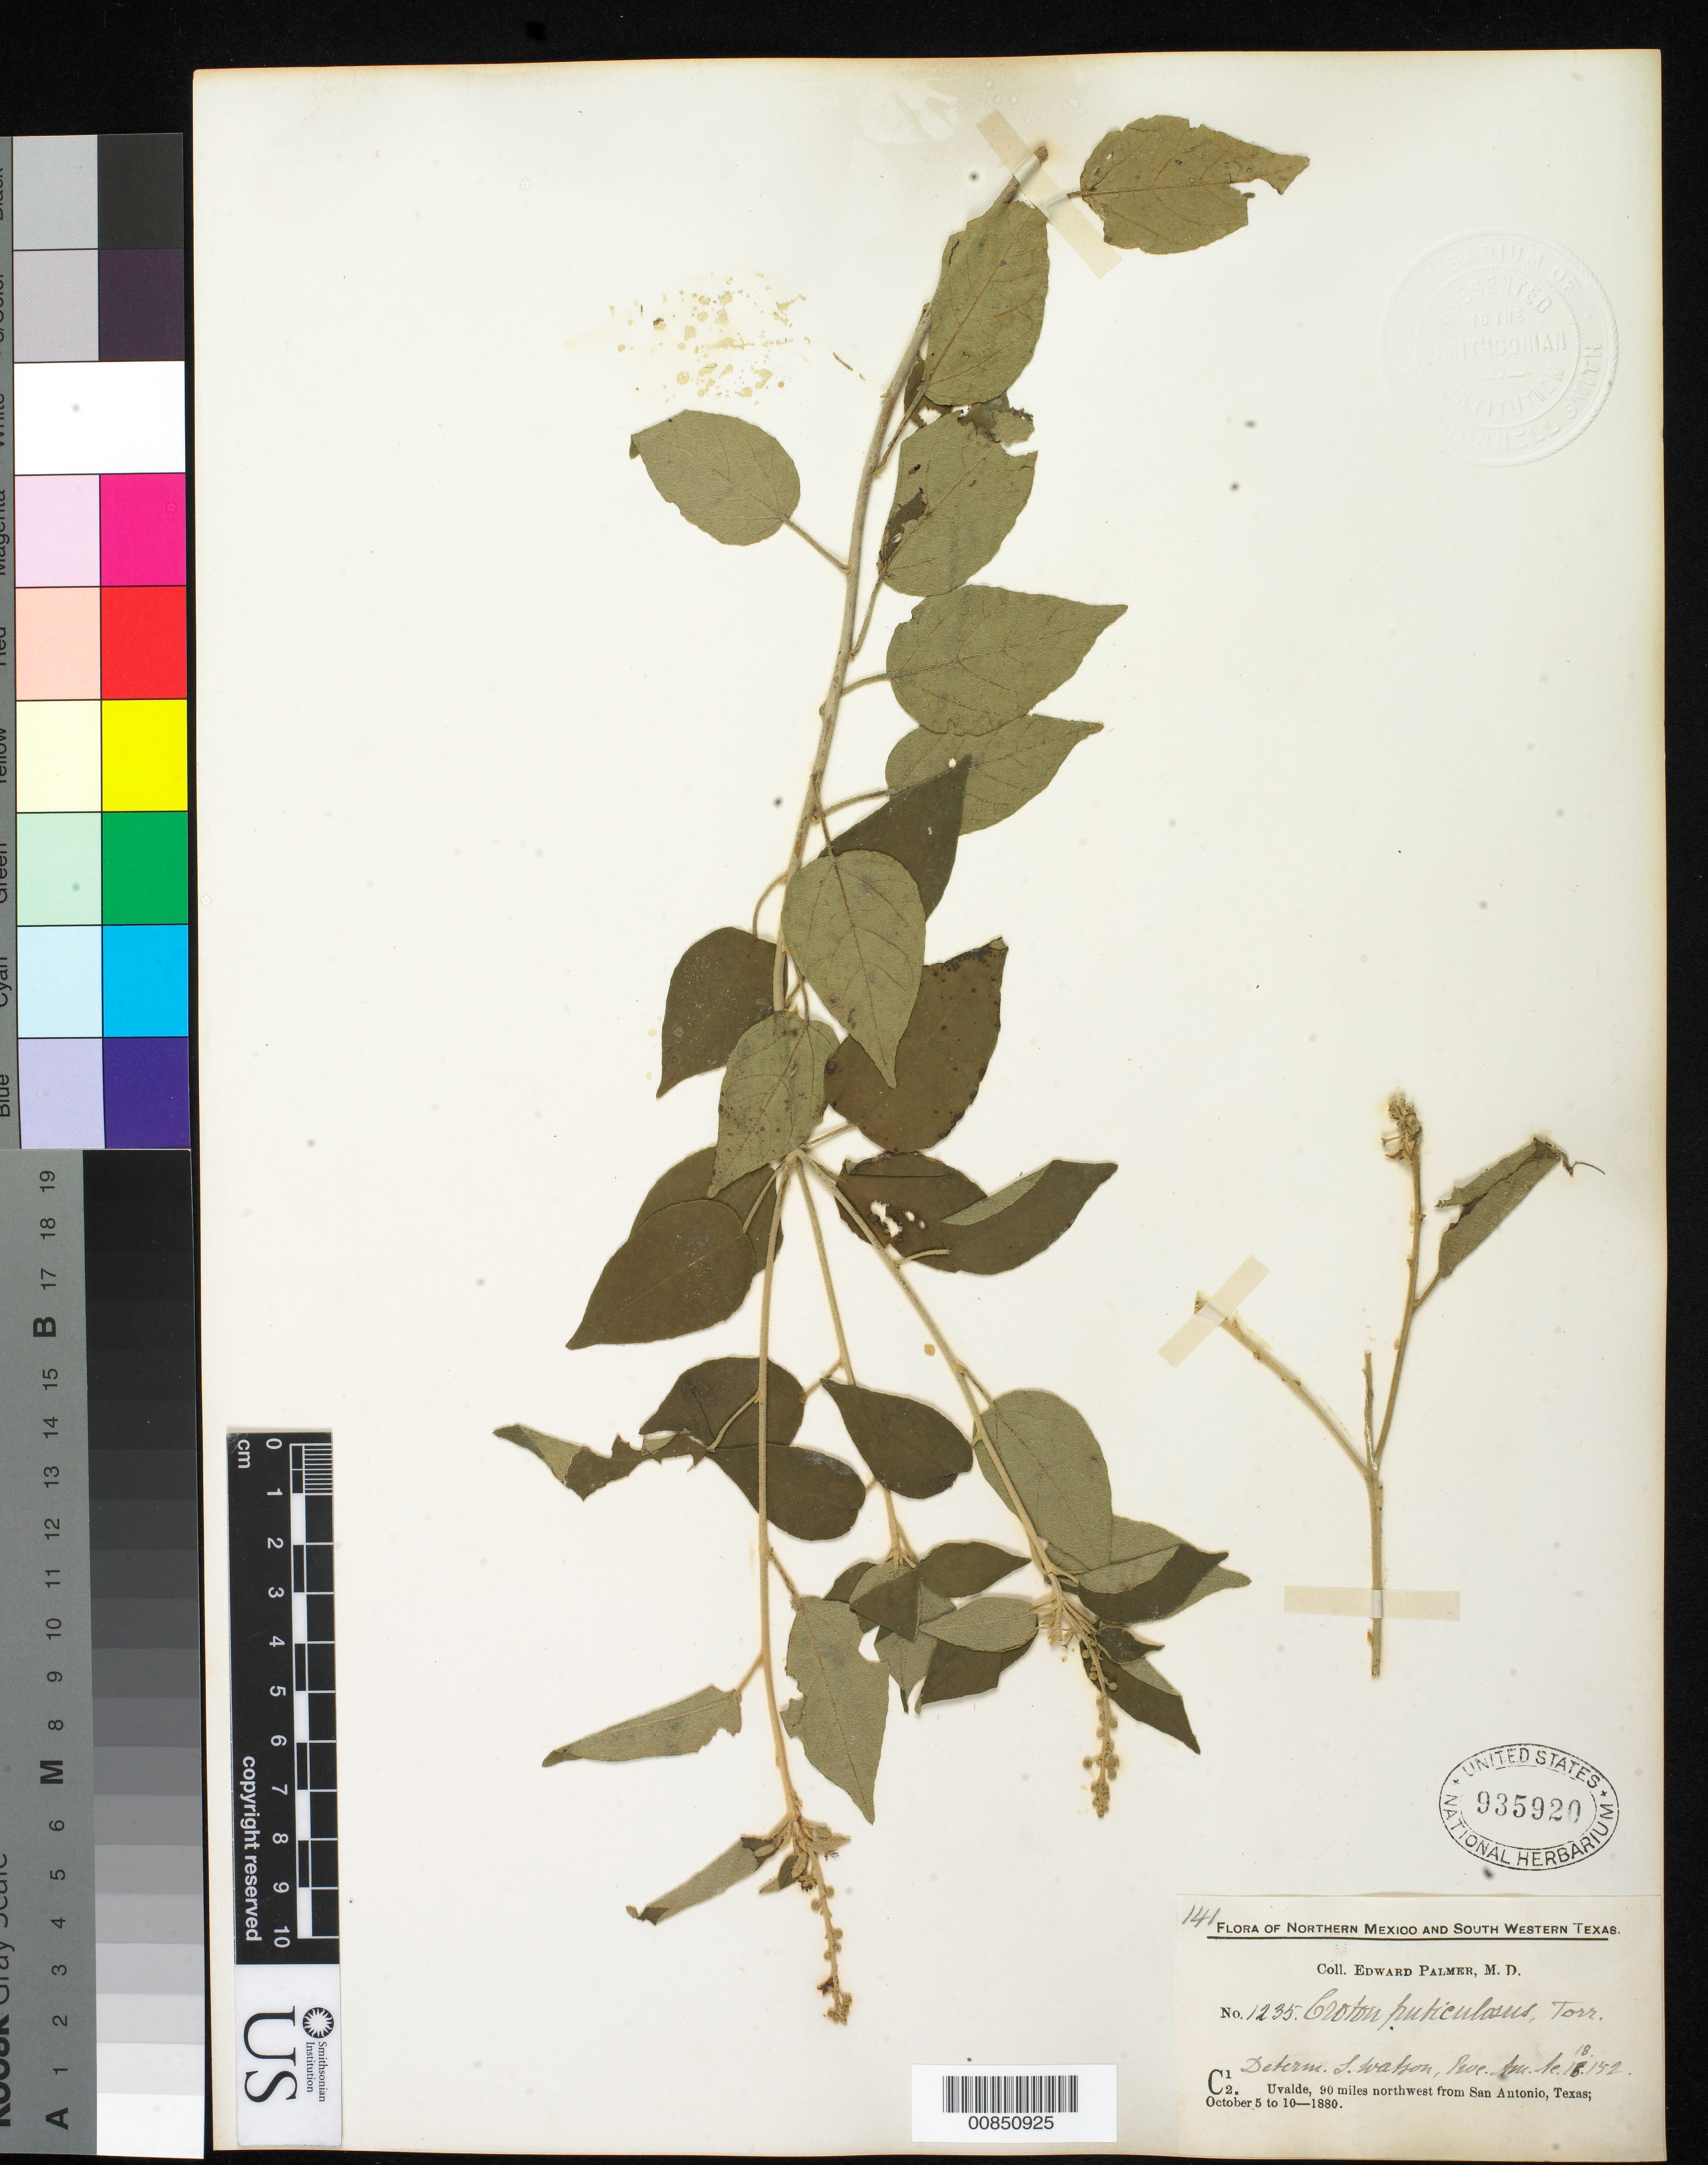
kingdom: Plantae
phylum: Tracheophyta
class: Magnoliopsida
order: Malpighiales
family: Euphorbiaceae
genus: Croton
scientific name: Croton fruticulosus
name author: Engelm. ex Torr.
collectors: E. Palmer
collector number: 1235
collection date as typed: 05 Oct 1880 to 10 Oct 1880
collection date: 1880-10-05/1880-10-10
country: United States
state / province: Texas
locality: C12. Uvalde, 90 miles NW from San Antonio, Texas.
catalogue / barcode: US 935920